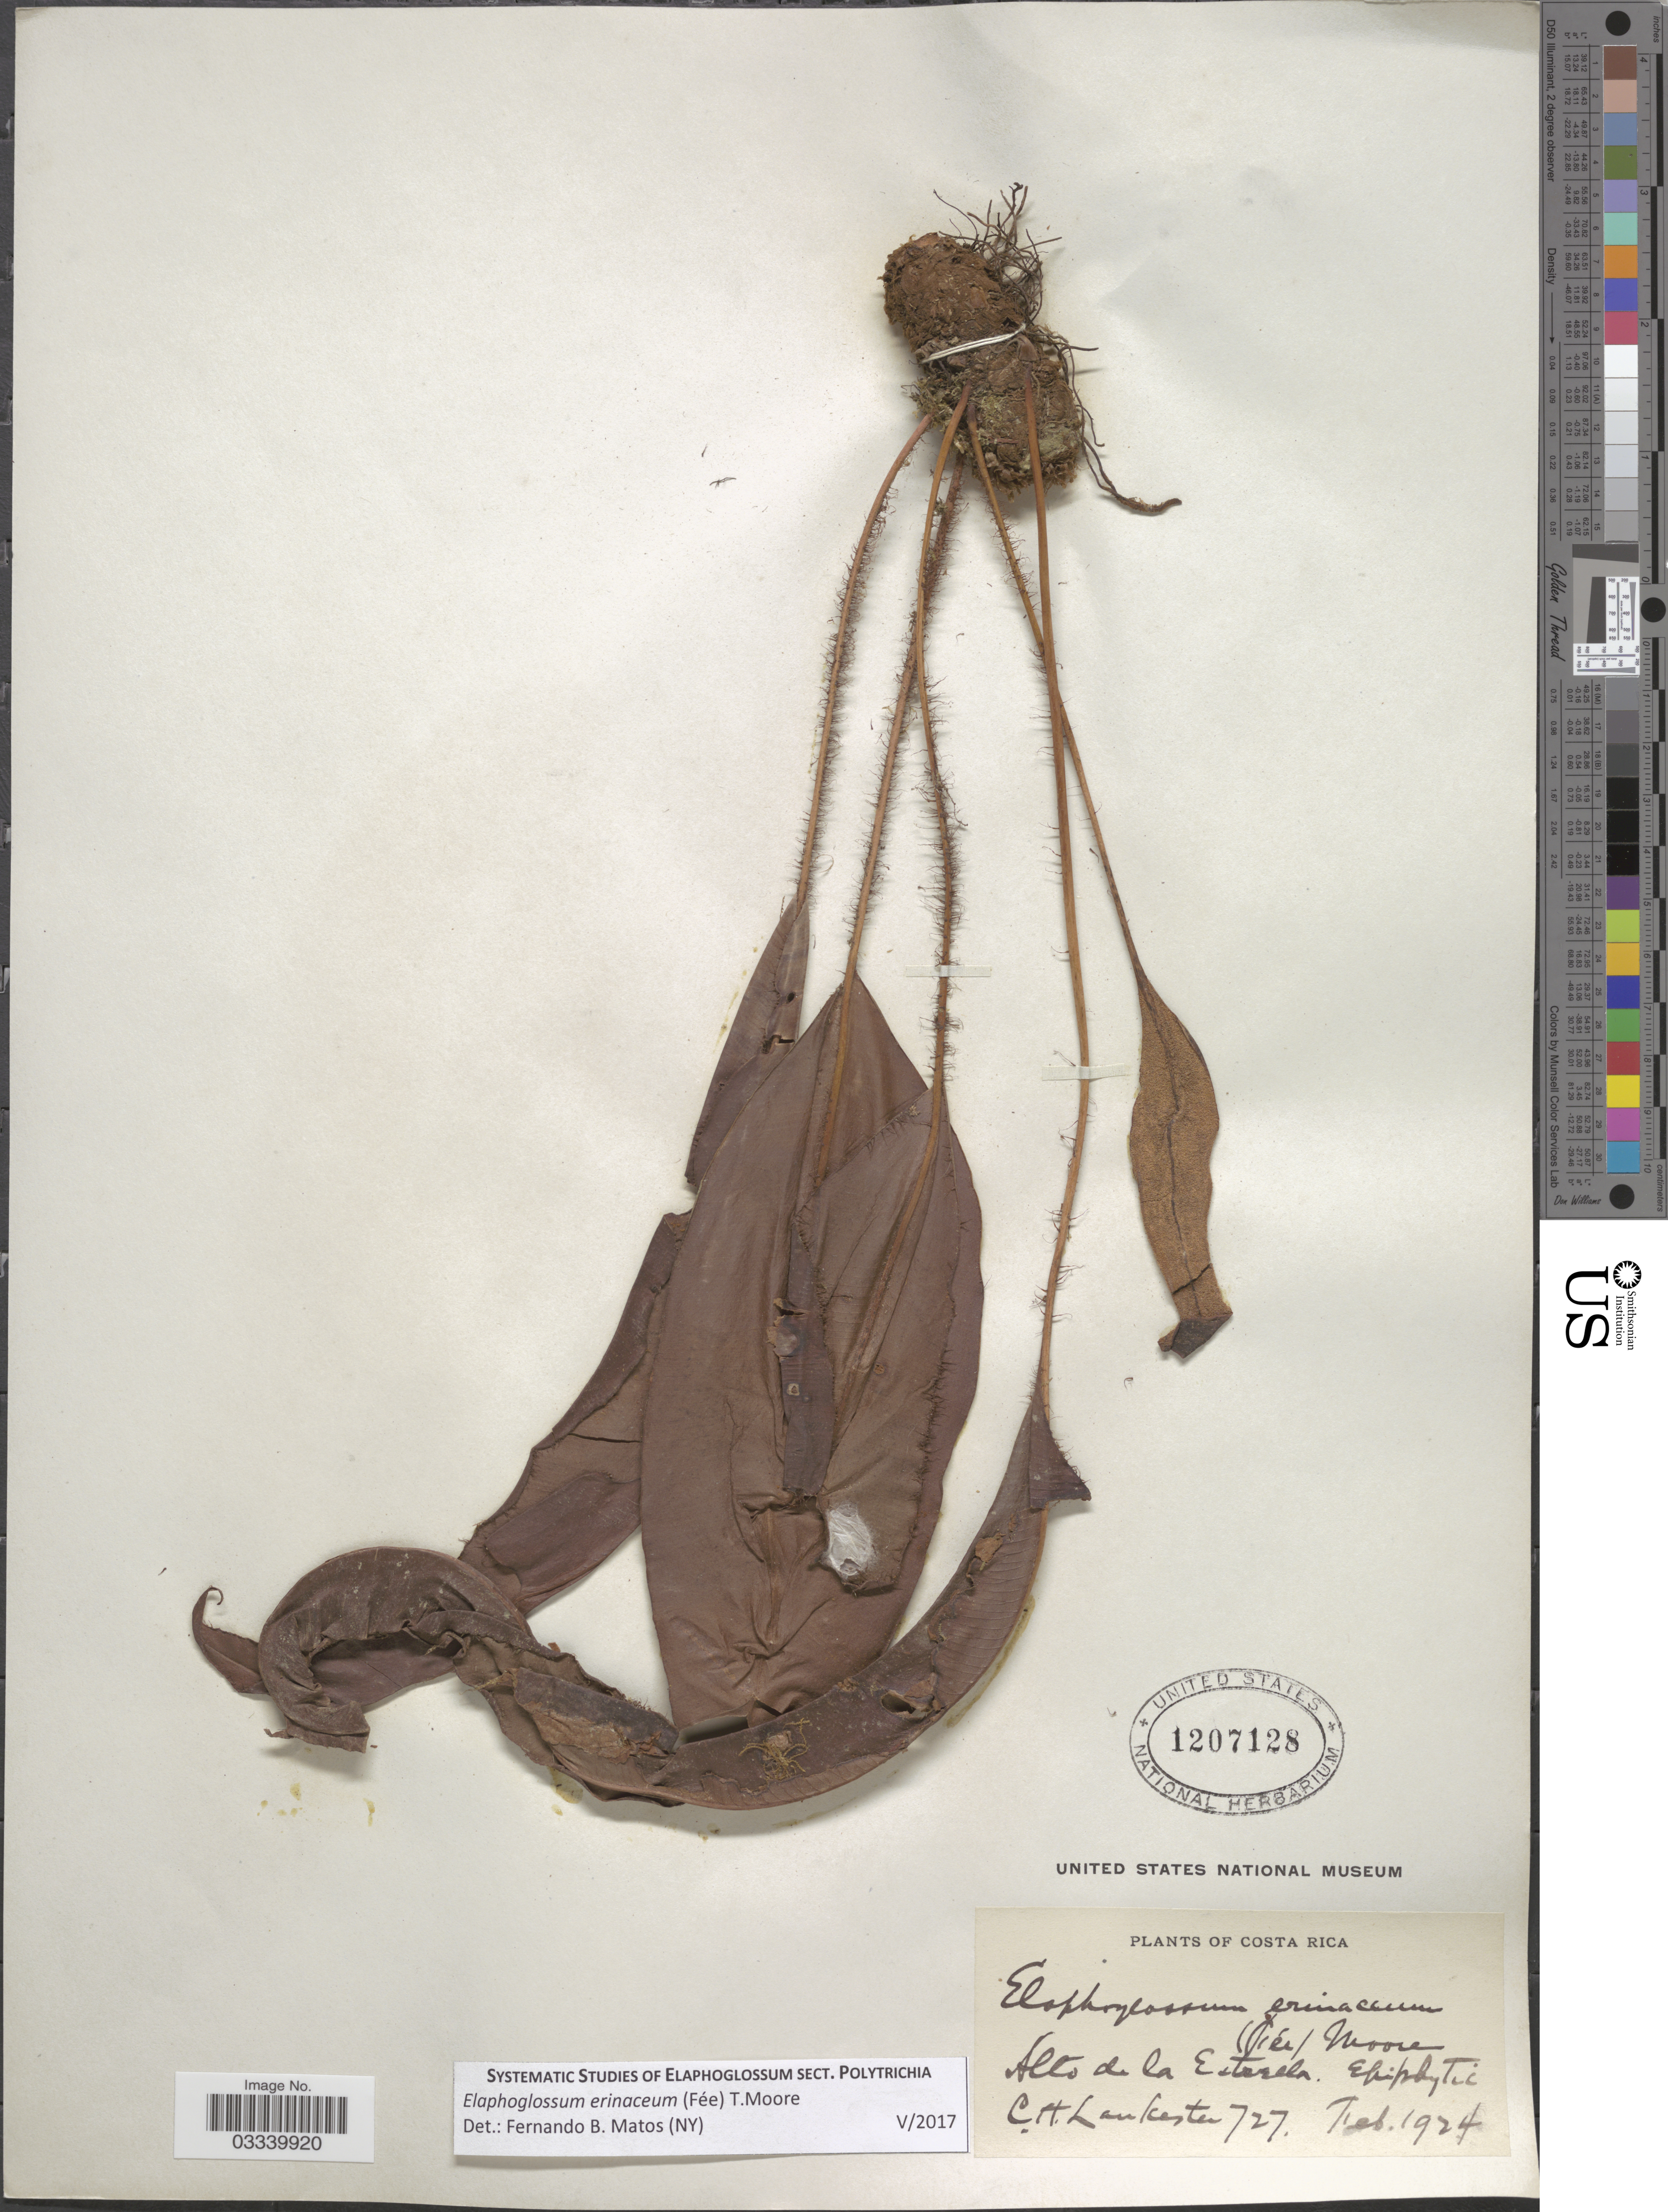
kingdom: Plantae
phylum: Tracheophyta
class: Polypodiopsida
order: Polypodiales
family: Dryopteridaceae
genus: Elaphoglossum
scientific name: Elaphoglossum erinaceum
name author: (Fée) T. Moore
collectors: C. H. Lankester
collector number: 727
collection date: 1924-02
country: Costa Rica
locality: Alto de la Estrela.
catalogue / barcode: US 1207128